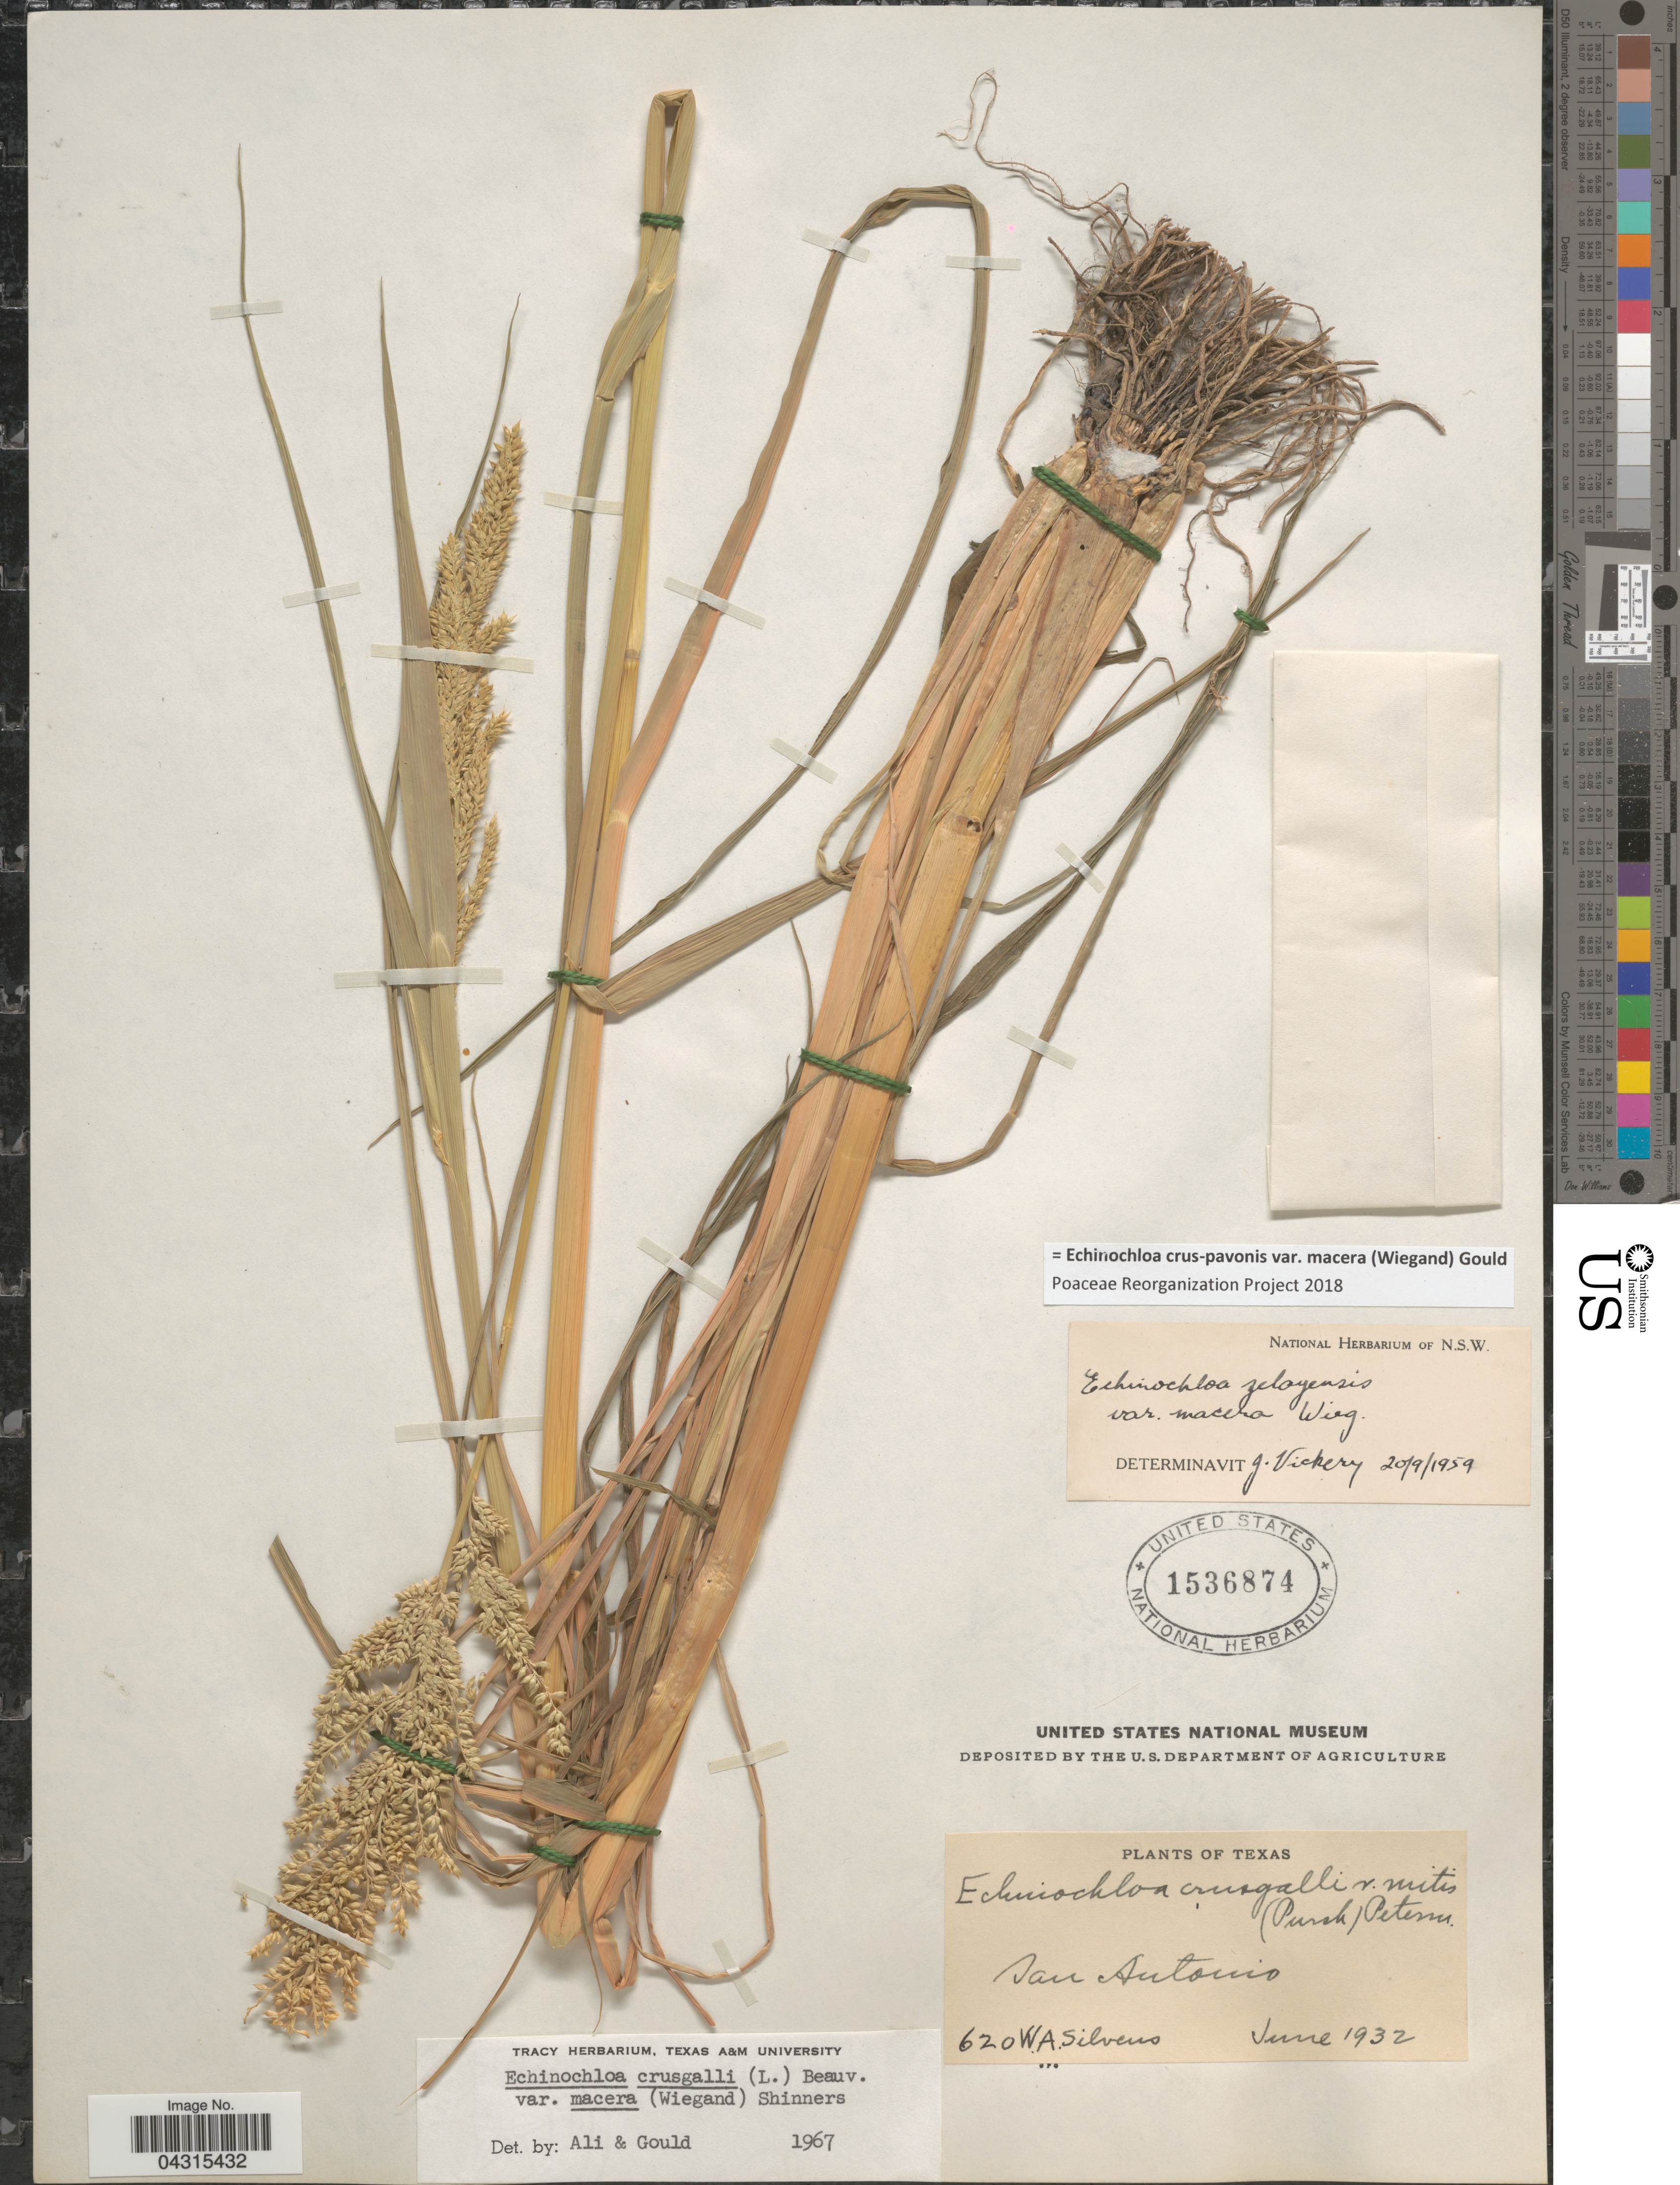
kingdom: Plantae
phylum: Tracheophyta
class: Liliopsida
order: Poales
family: Poaceae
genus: Echinochloa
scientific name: Echinochloa crus-pavonis var. macera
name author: (Wiegand) Gould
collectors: W. Silveus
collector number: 620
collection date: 1932-06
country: United States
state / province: Texas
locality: San Antonio.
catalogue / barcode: US 1536874